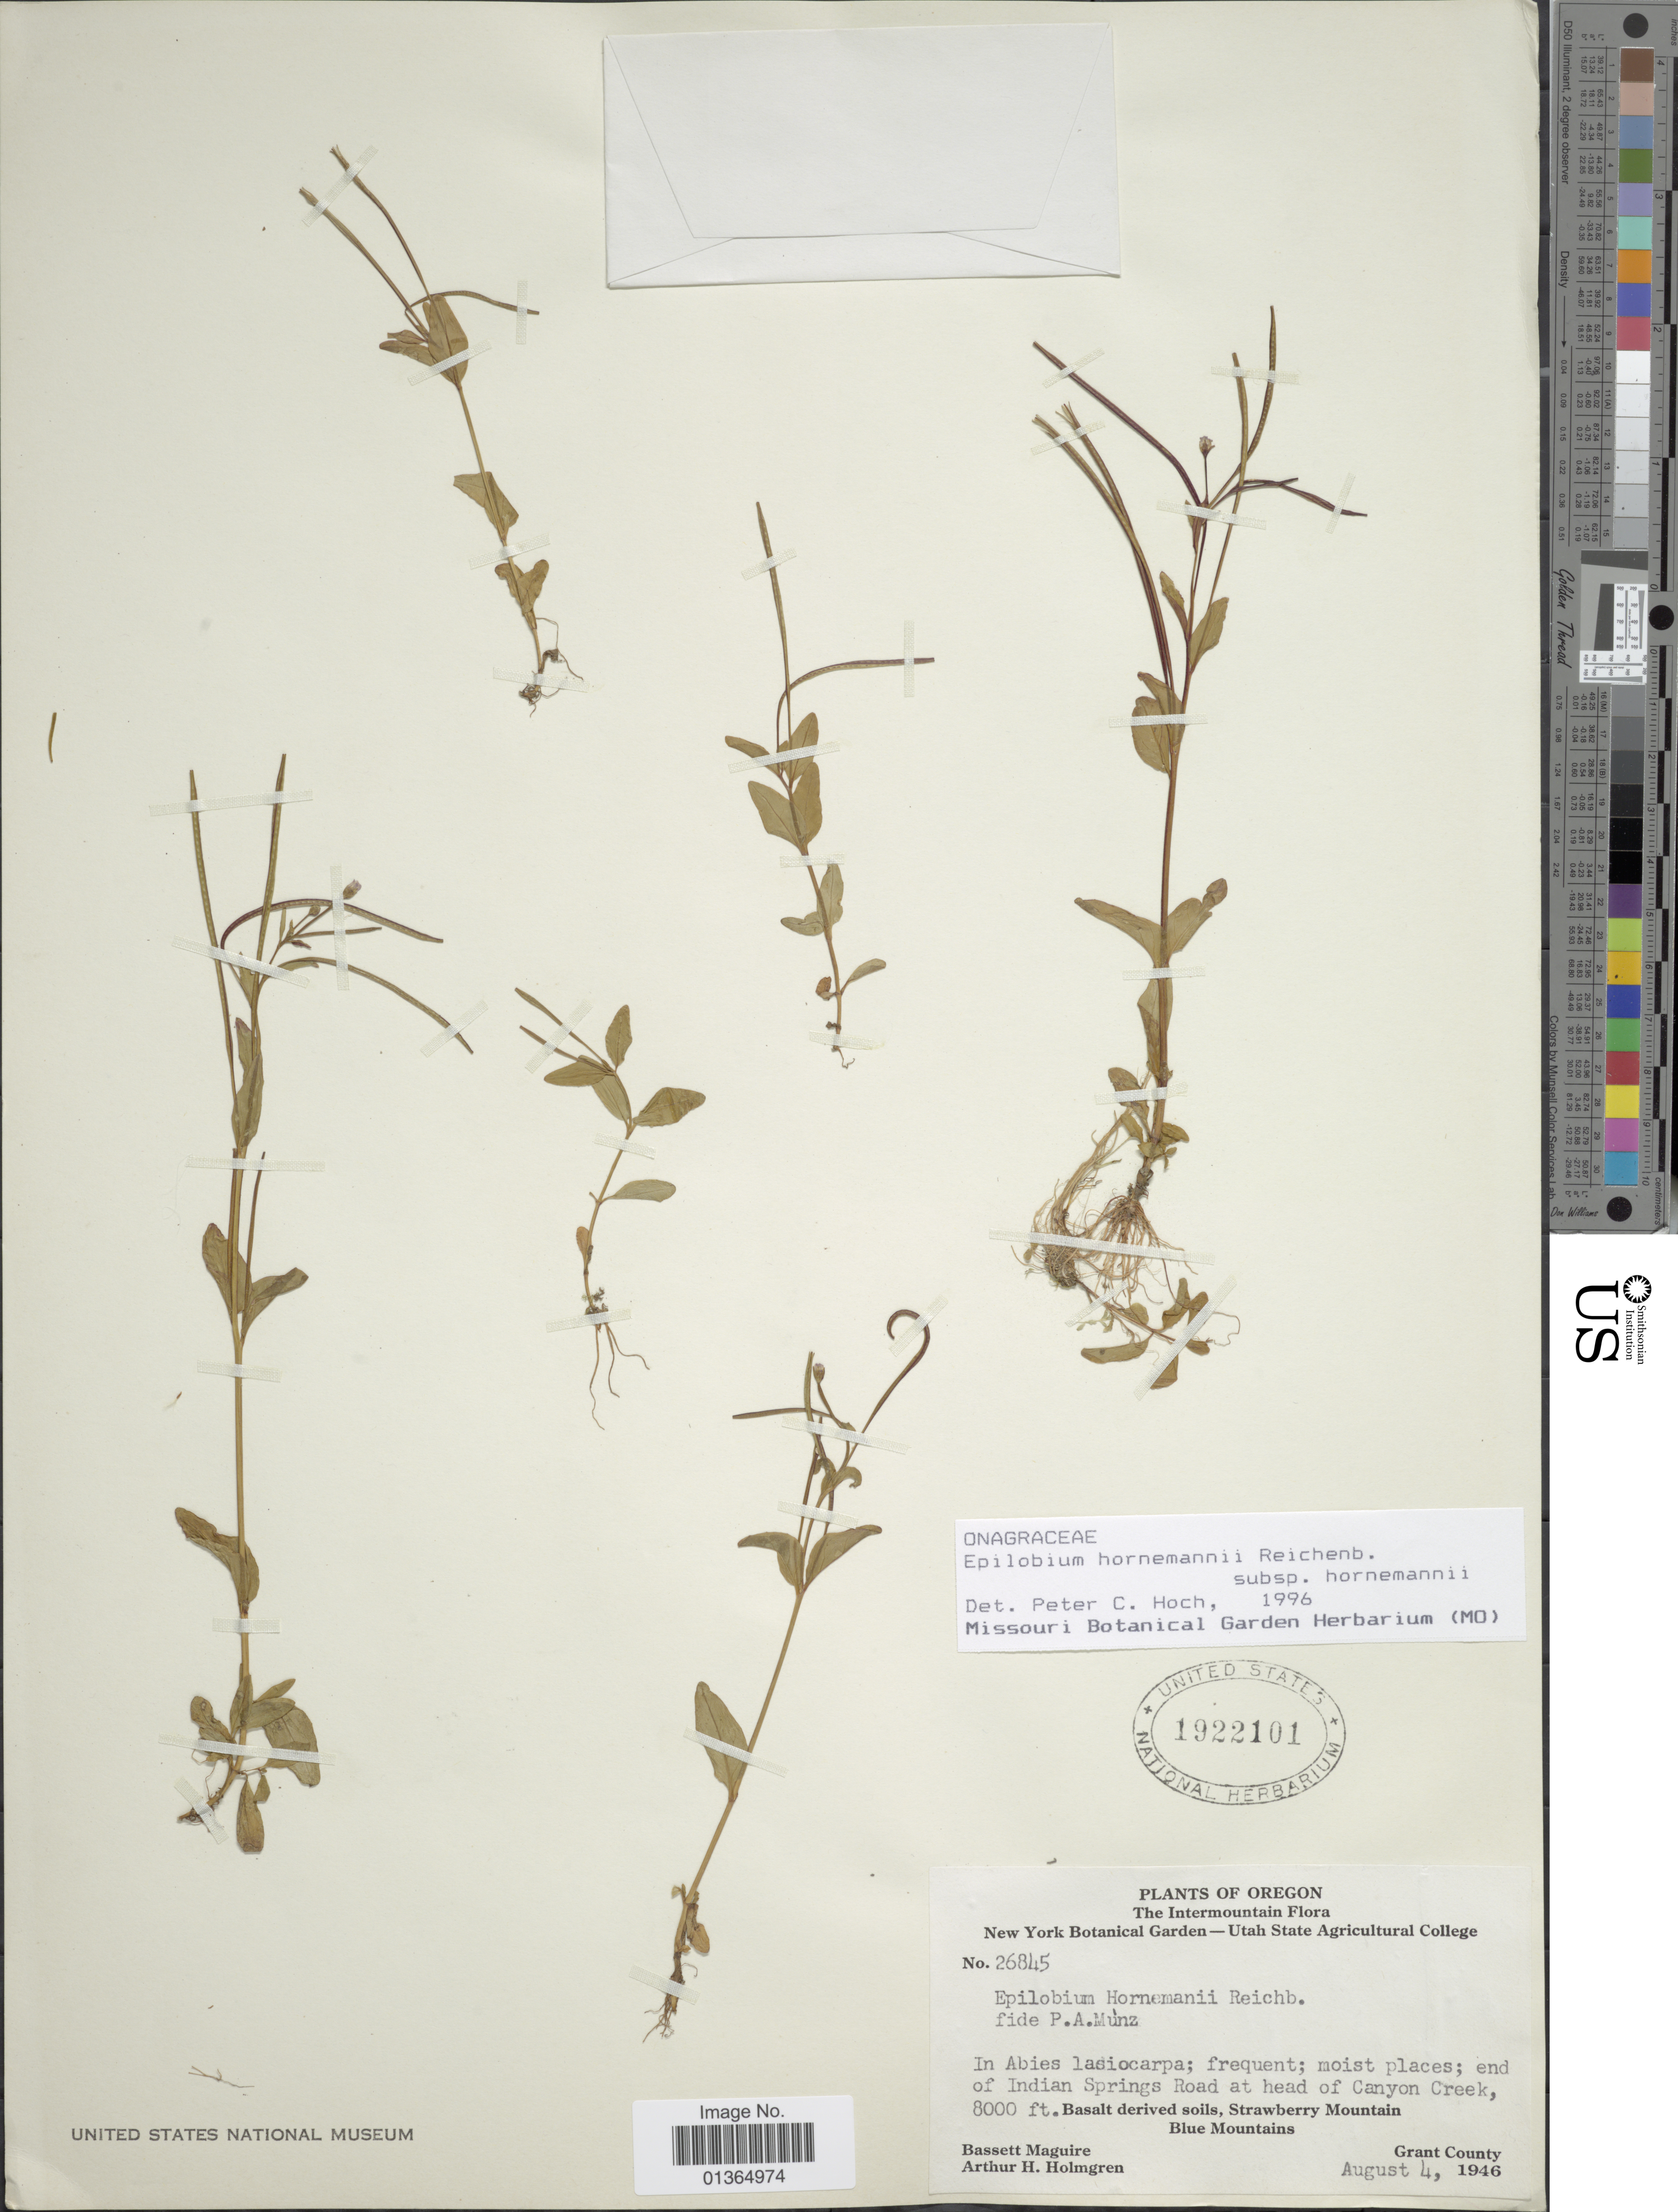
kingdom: Plantae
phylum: Tracheophyta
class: Magnoliopsida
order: Myrtales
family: Onagraceae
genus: Epilobium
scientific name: Epilobium hornemannii subsp. hornemannii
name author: Rchb.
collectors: B. Maguire & A. H. Holmgren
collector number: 26845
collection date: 1946-08-04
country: United States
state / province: Oregon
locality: The Intermountain. End of Indian Springs Road at head of Canyon Creek. Basalt derived soils, Strawberry Mountain. Blue Mountains. Grant County.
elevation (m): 2438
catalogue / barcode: US 1922101